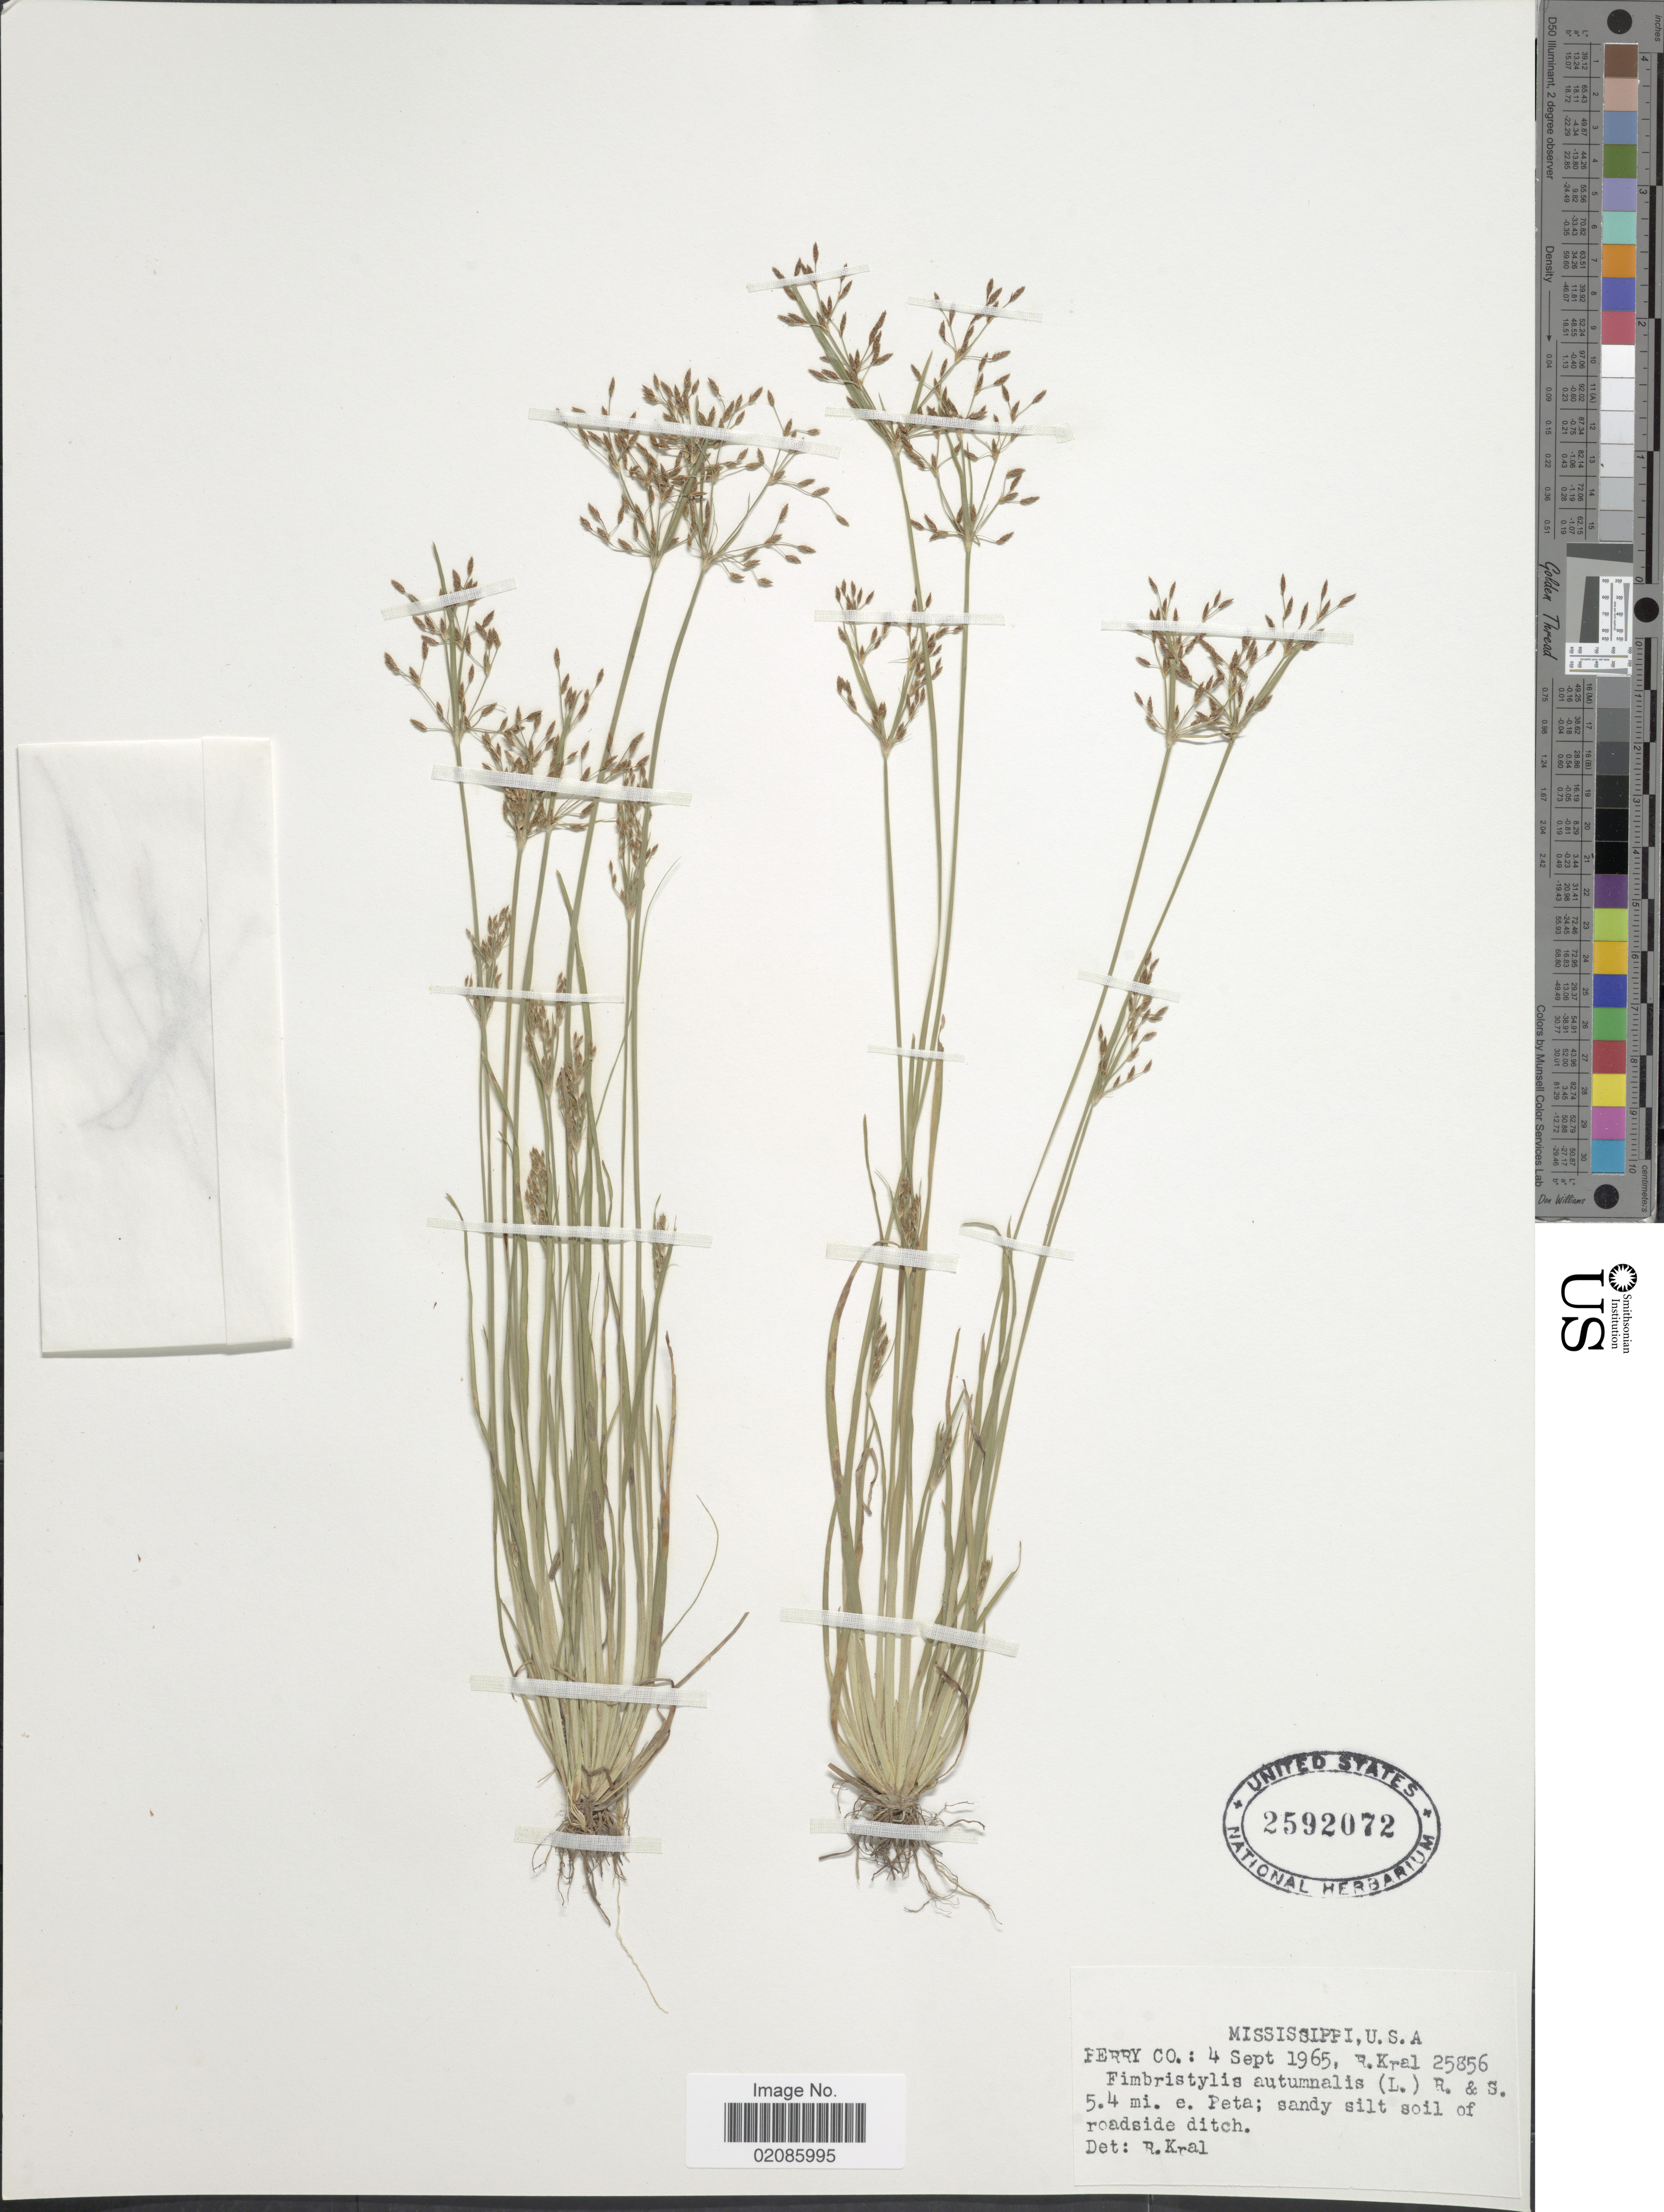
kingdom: Plantae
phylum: Tracheophyta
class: Liliopsida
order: Poales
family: Cyperaceae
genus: Fimbristylis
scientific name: Fimbristylis autumnalis (L.) Roem. & Schult.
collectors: R. Kral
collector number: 25856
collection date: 1965-09-04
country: United States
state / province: Mississippi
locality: Perry Co. 5.4 mi. e. Peta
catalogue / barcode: US 2592072